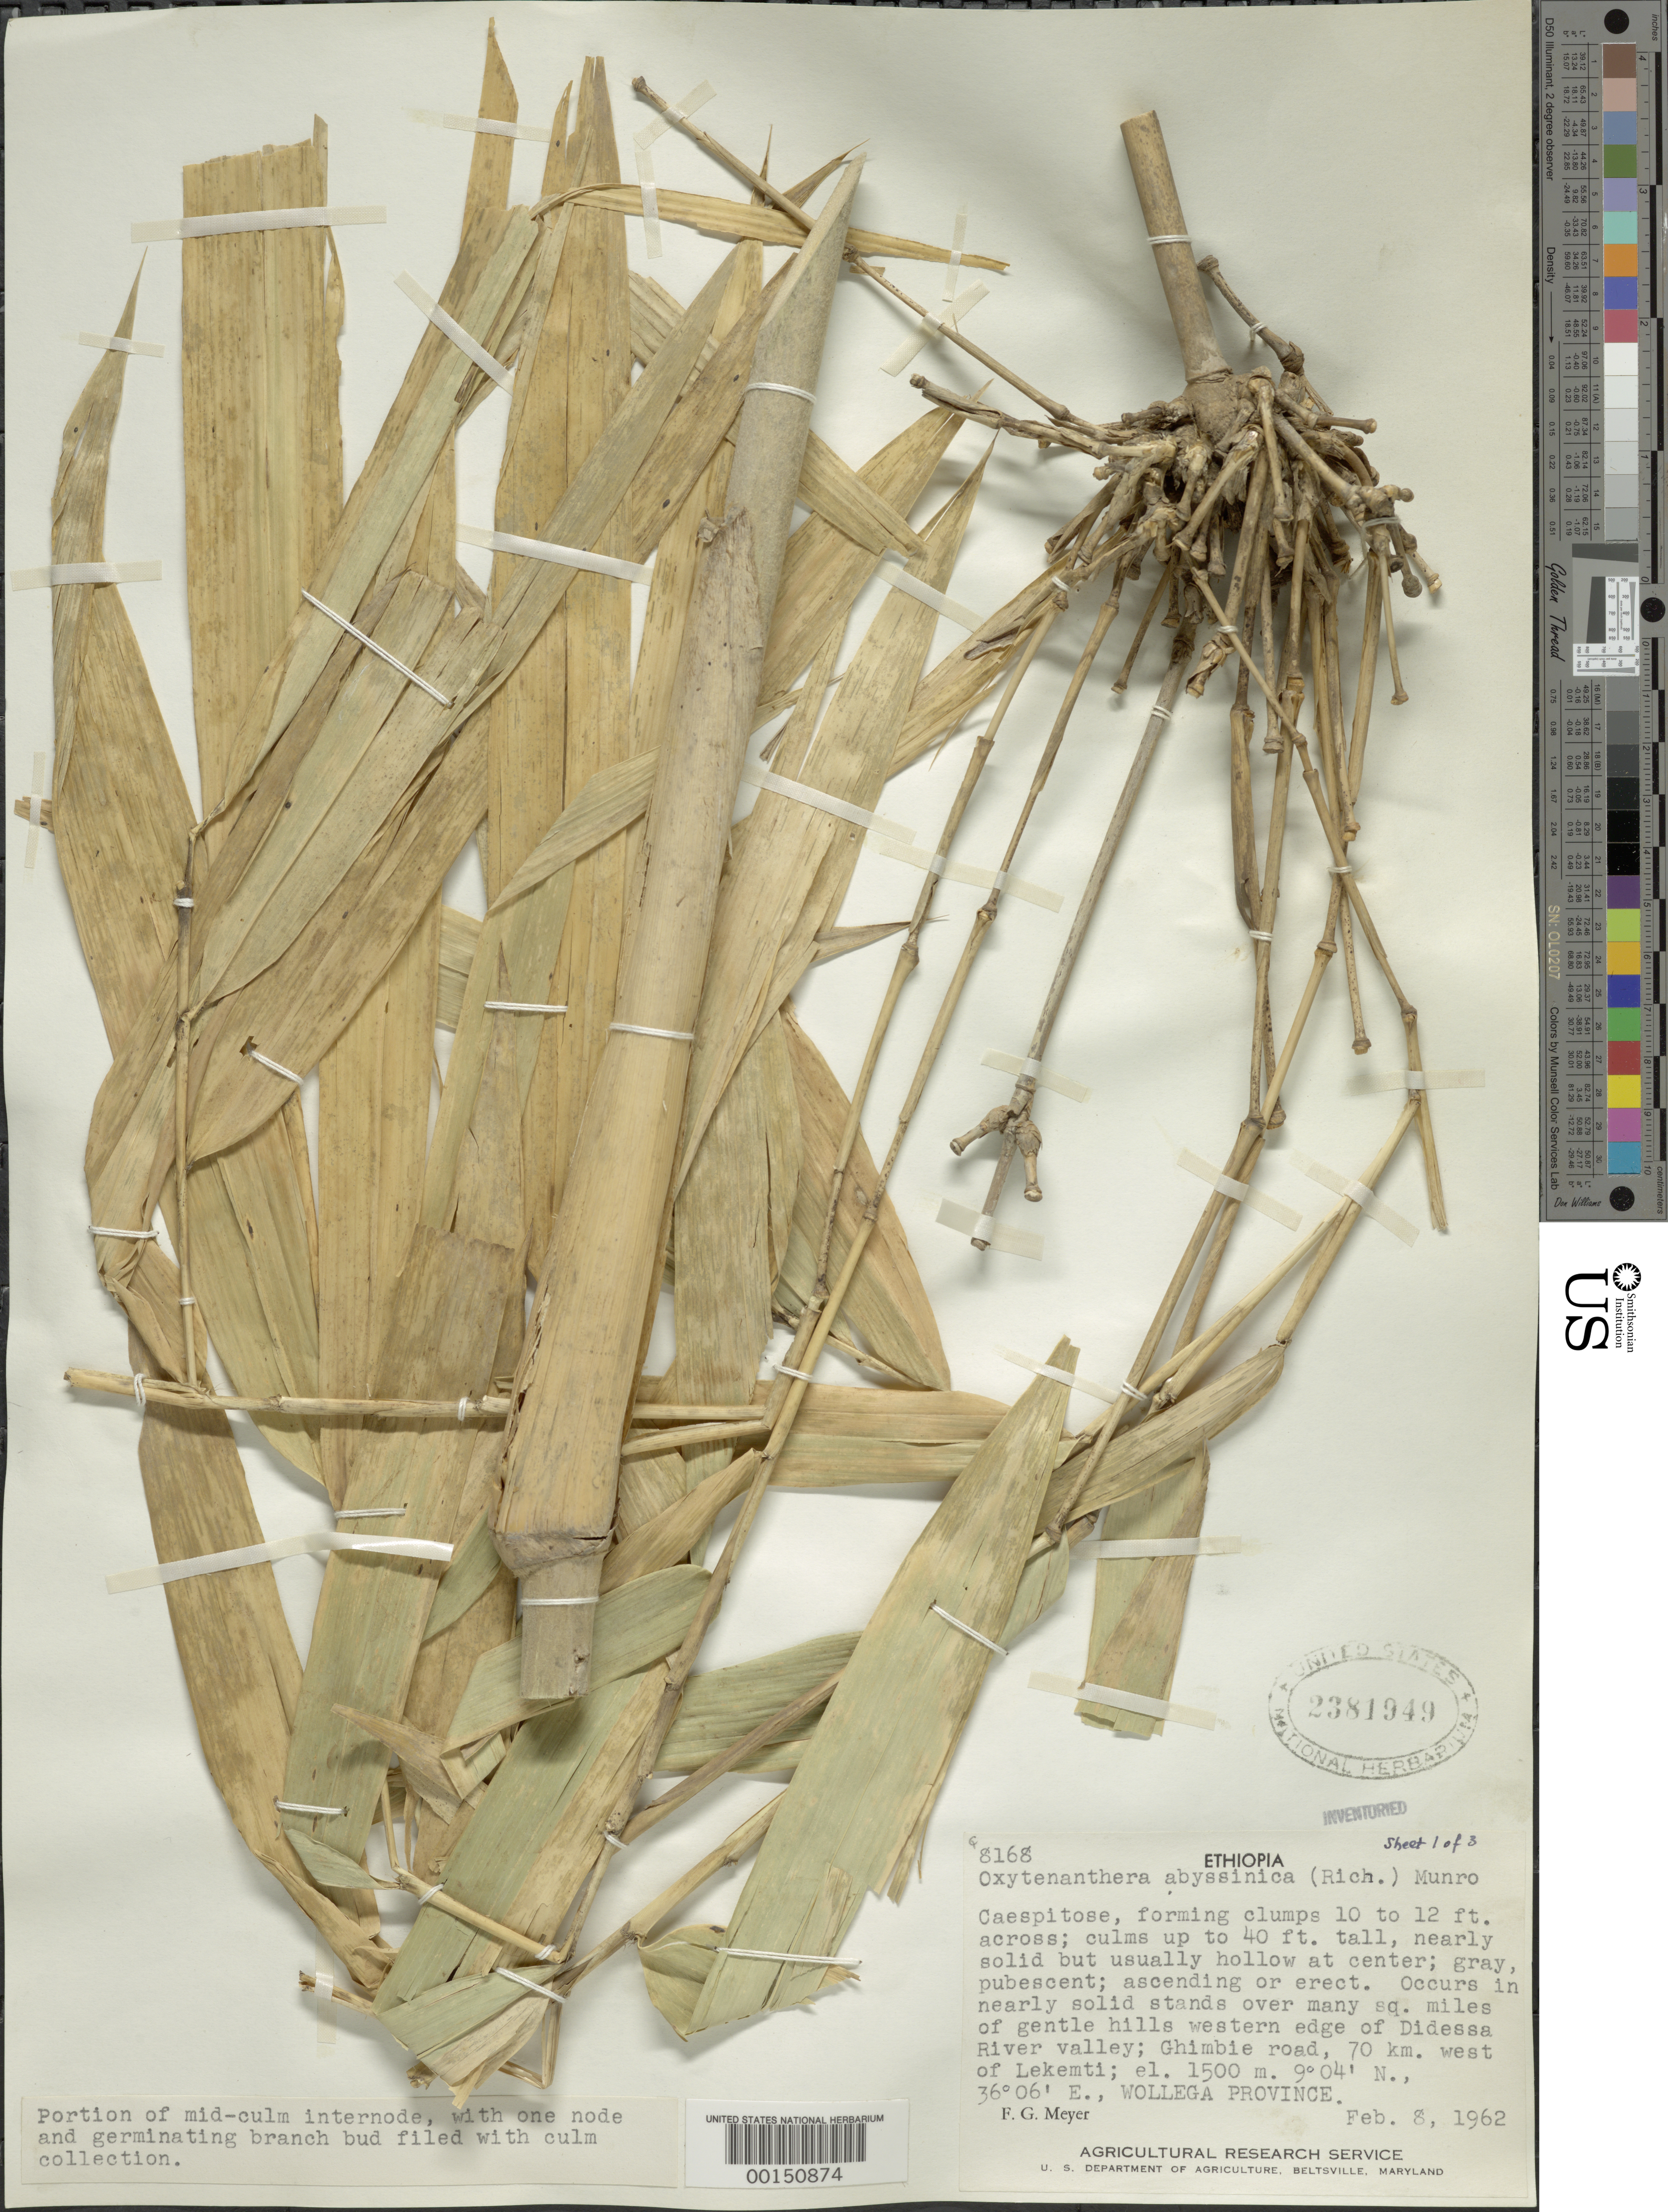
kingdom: Plantae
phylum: Tracheophyta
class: Liliopsida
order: Poales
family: Poaceae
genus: Oxytenanthera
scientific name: Oxytenanthera abyssinica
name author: (A. Rich.) Munro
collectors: F. G. Meyer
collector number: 8168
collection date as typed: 08 Feb 1962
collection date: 1962-02-08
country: Ethiopia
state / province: Oromiya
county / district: Welega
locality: Lekemti, lat. 09 04'n: long. 36 06'e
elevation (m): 1500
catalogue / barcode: US 2381949